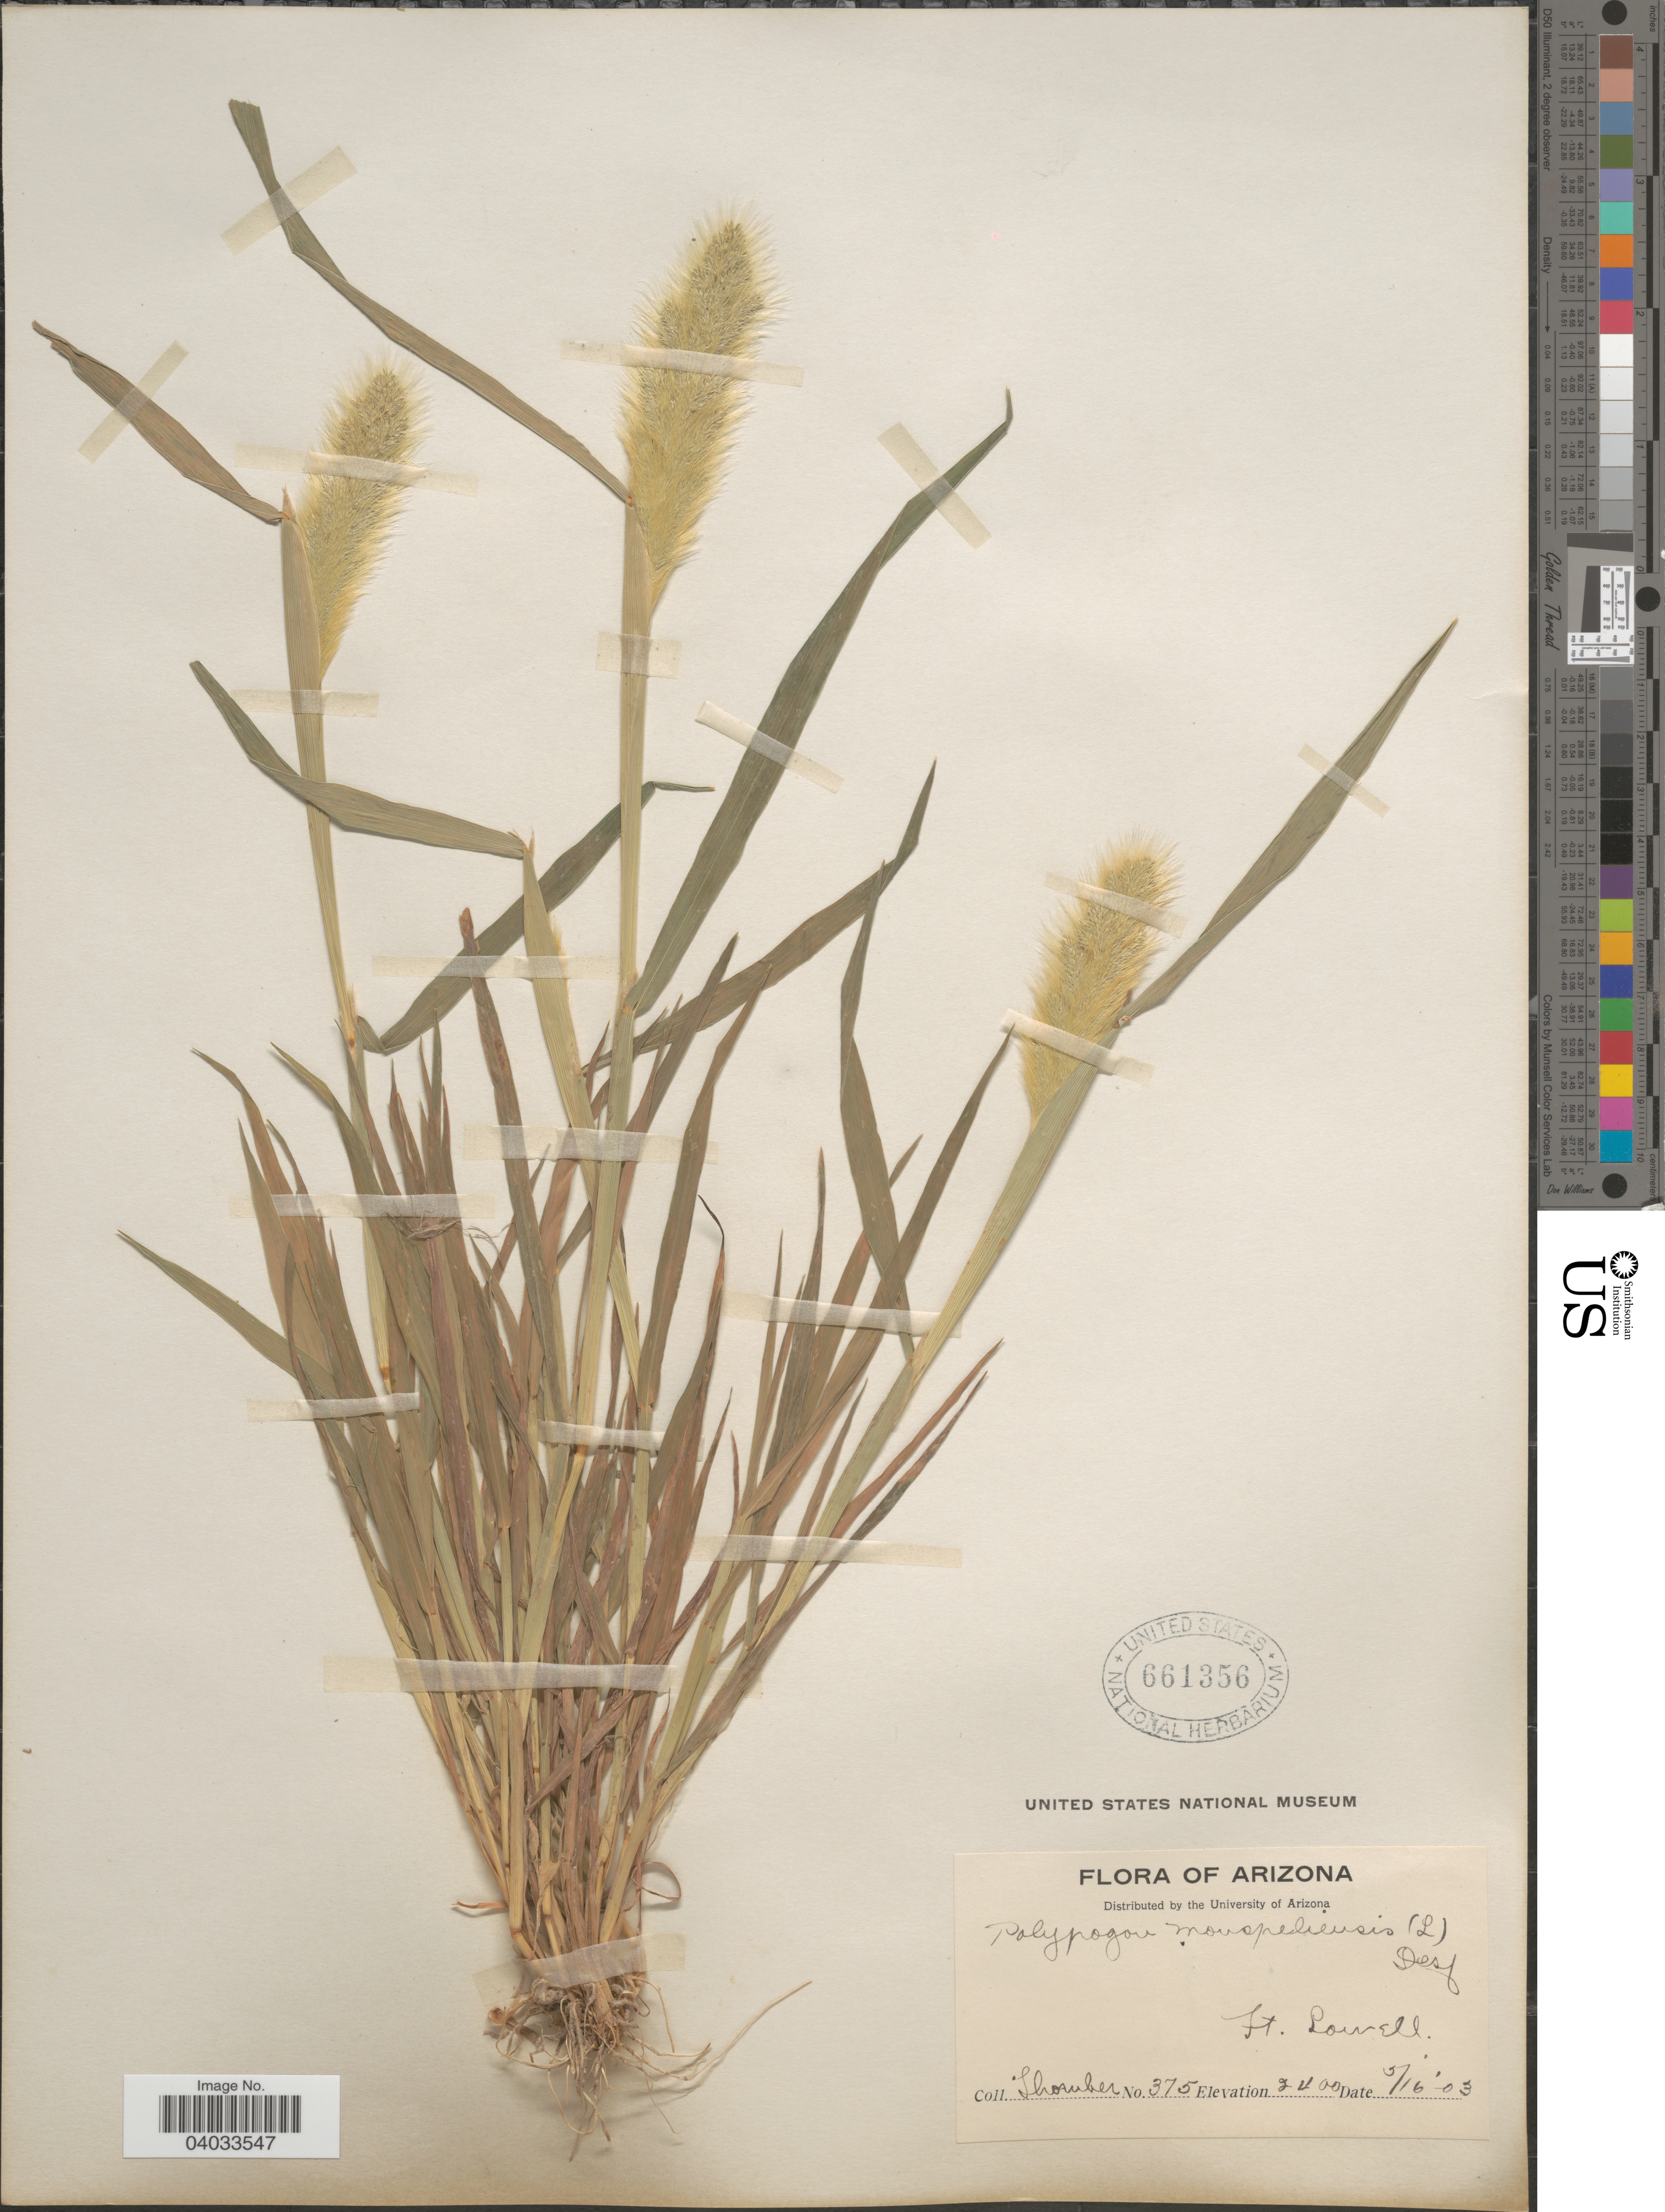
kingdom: Plantae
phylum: Tracheophyta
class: Liliopsida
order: Poales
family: Poaceae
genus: Polypogon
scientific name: Polypogon monspeliensis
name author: (L.) Desf.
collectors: J. Thornber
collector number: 375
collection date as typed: Transcribed d/m/y: 16/5/3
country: United States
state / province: Arizona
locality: Ft. Lowell.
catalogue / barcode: US 661356